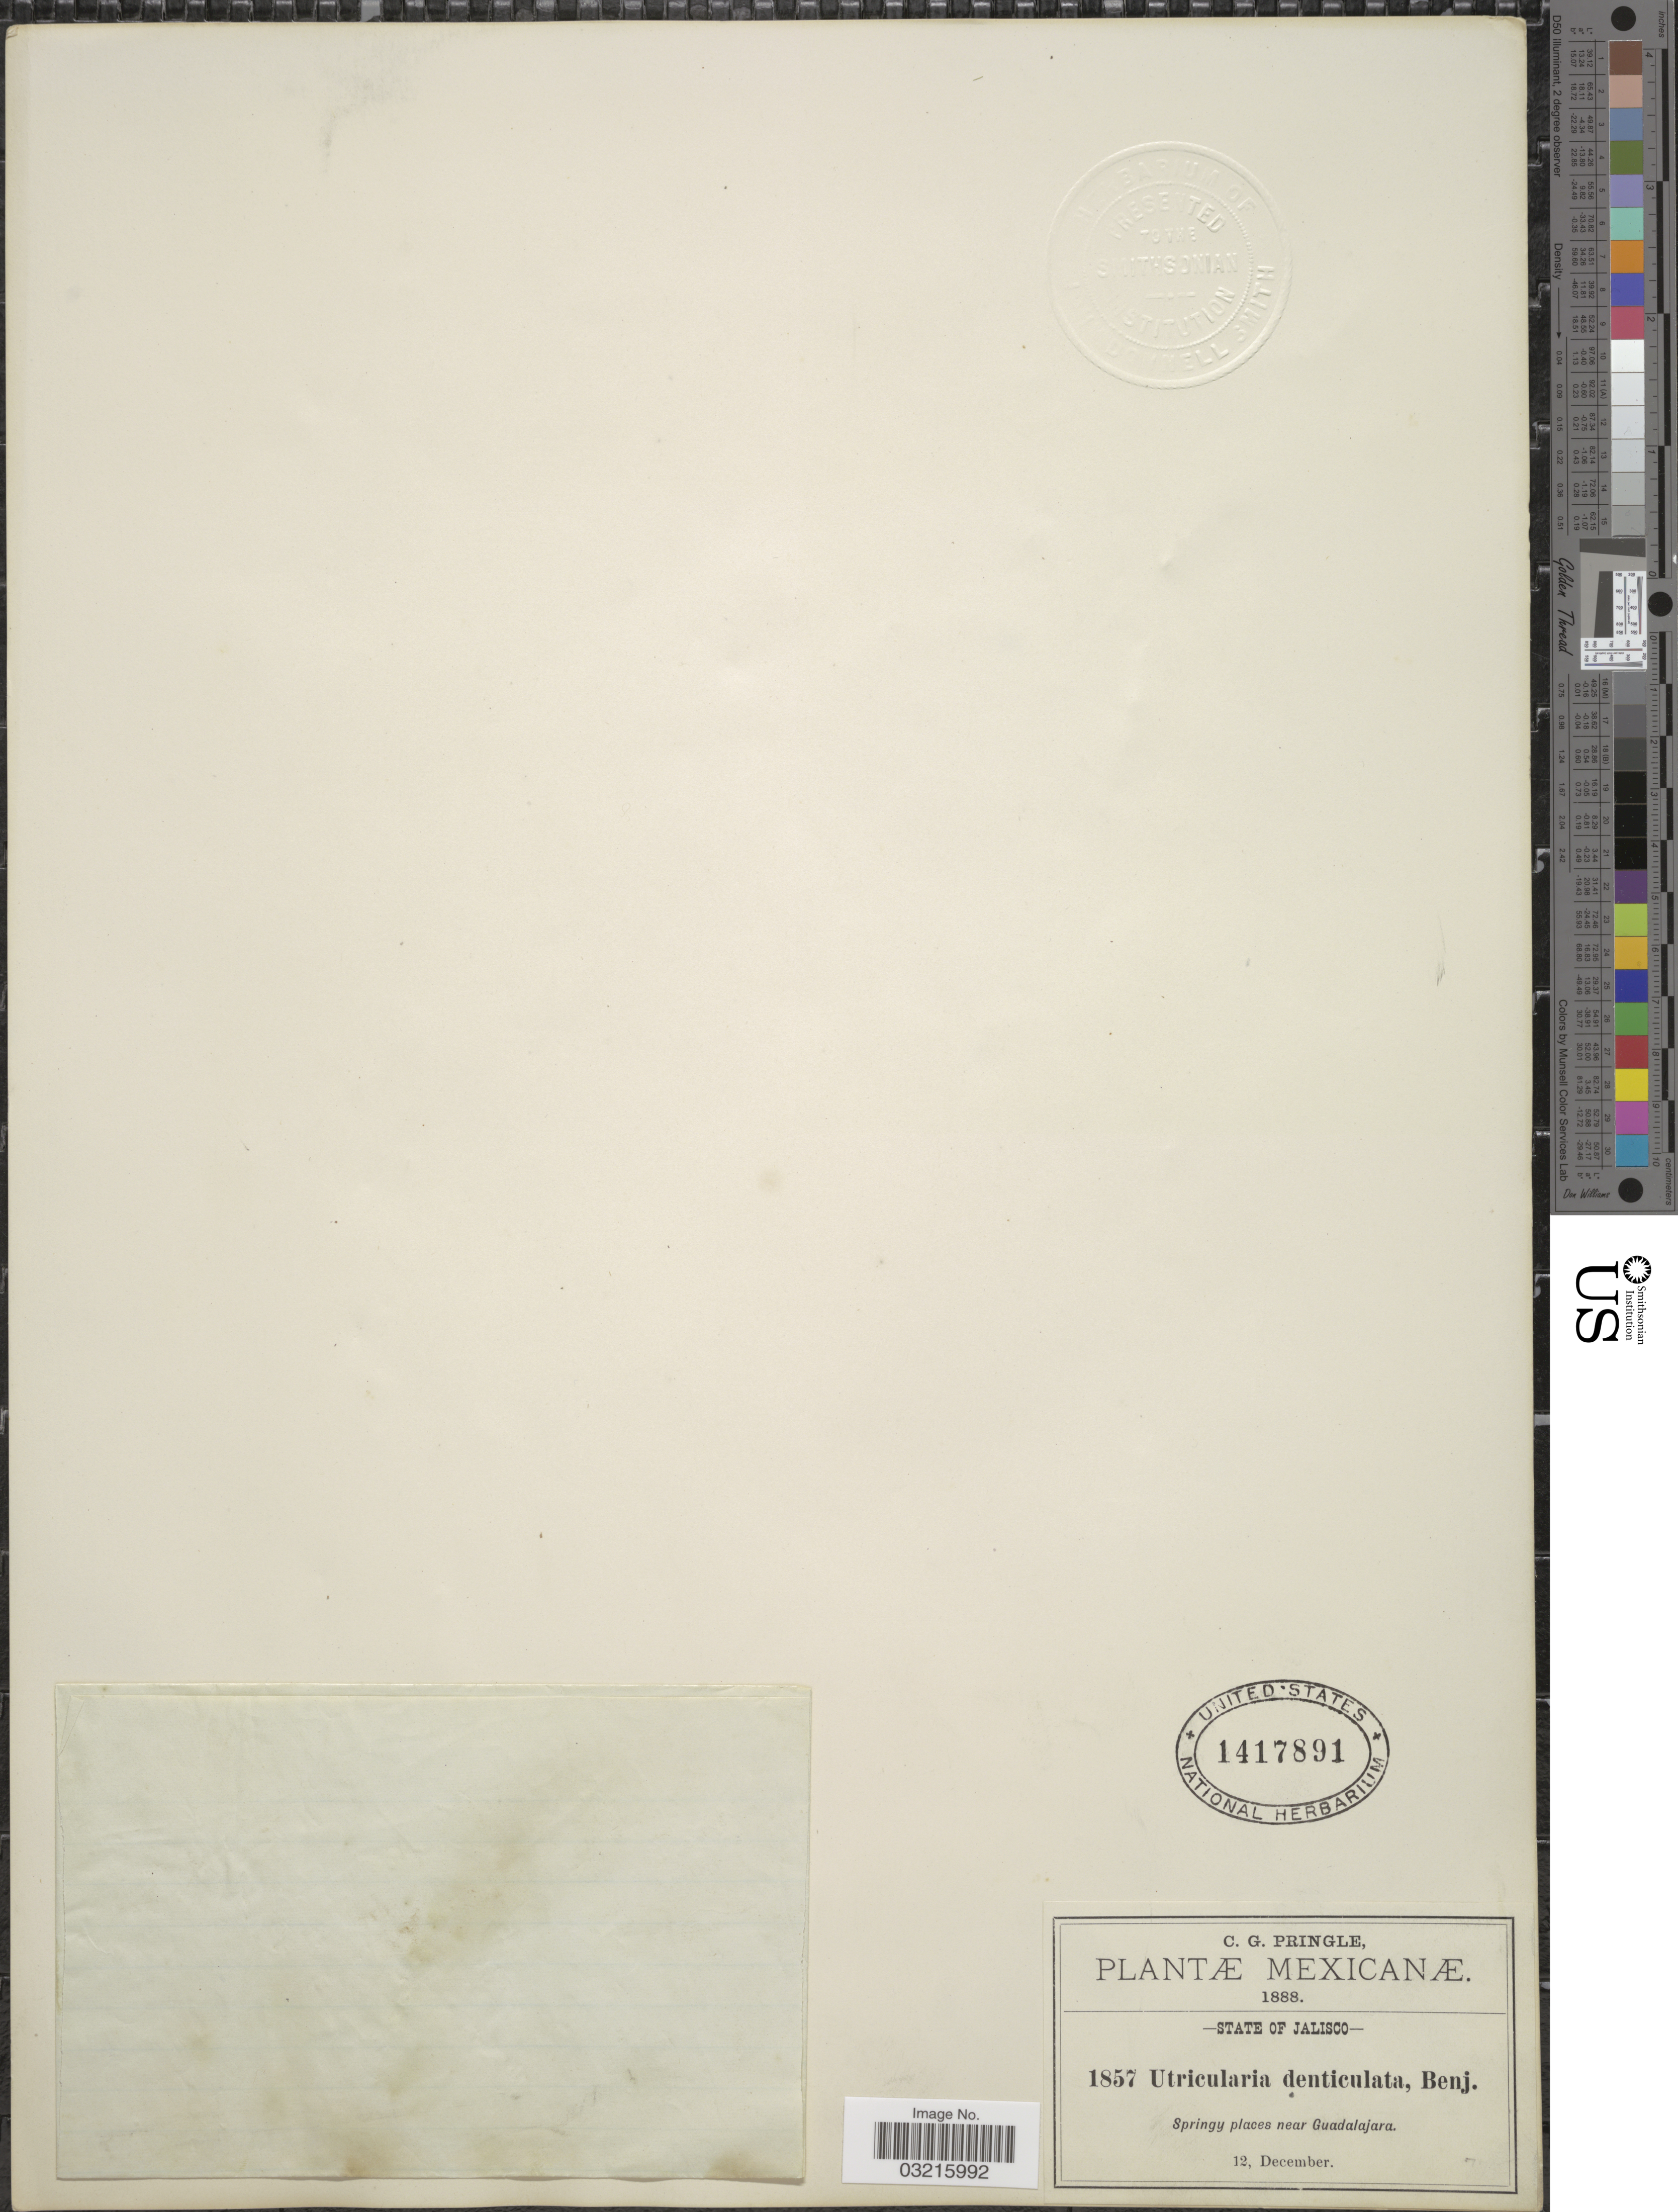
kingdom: Plantae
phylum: Tracheophyta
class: Magnoliopsida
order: Lamiales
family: Lentibulariaceae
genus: Utricularia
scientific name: Utricularia livida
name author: E. Mey.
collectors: C. G. Pringle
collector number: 1857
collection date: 1888-12-12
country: Mexico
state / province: Jalisco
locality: Springy places near Guadalajara.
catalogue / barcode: US 1417891